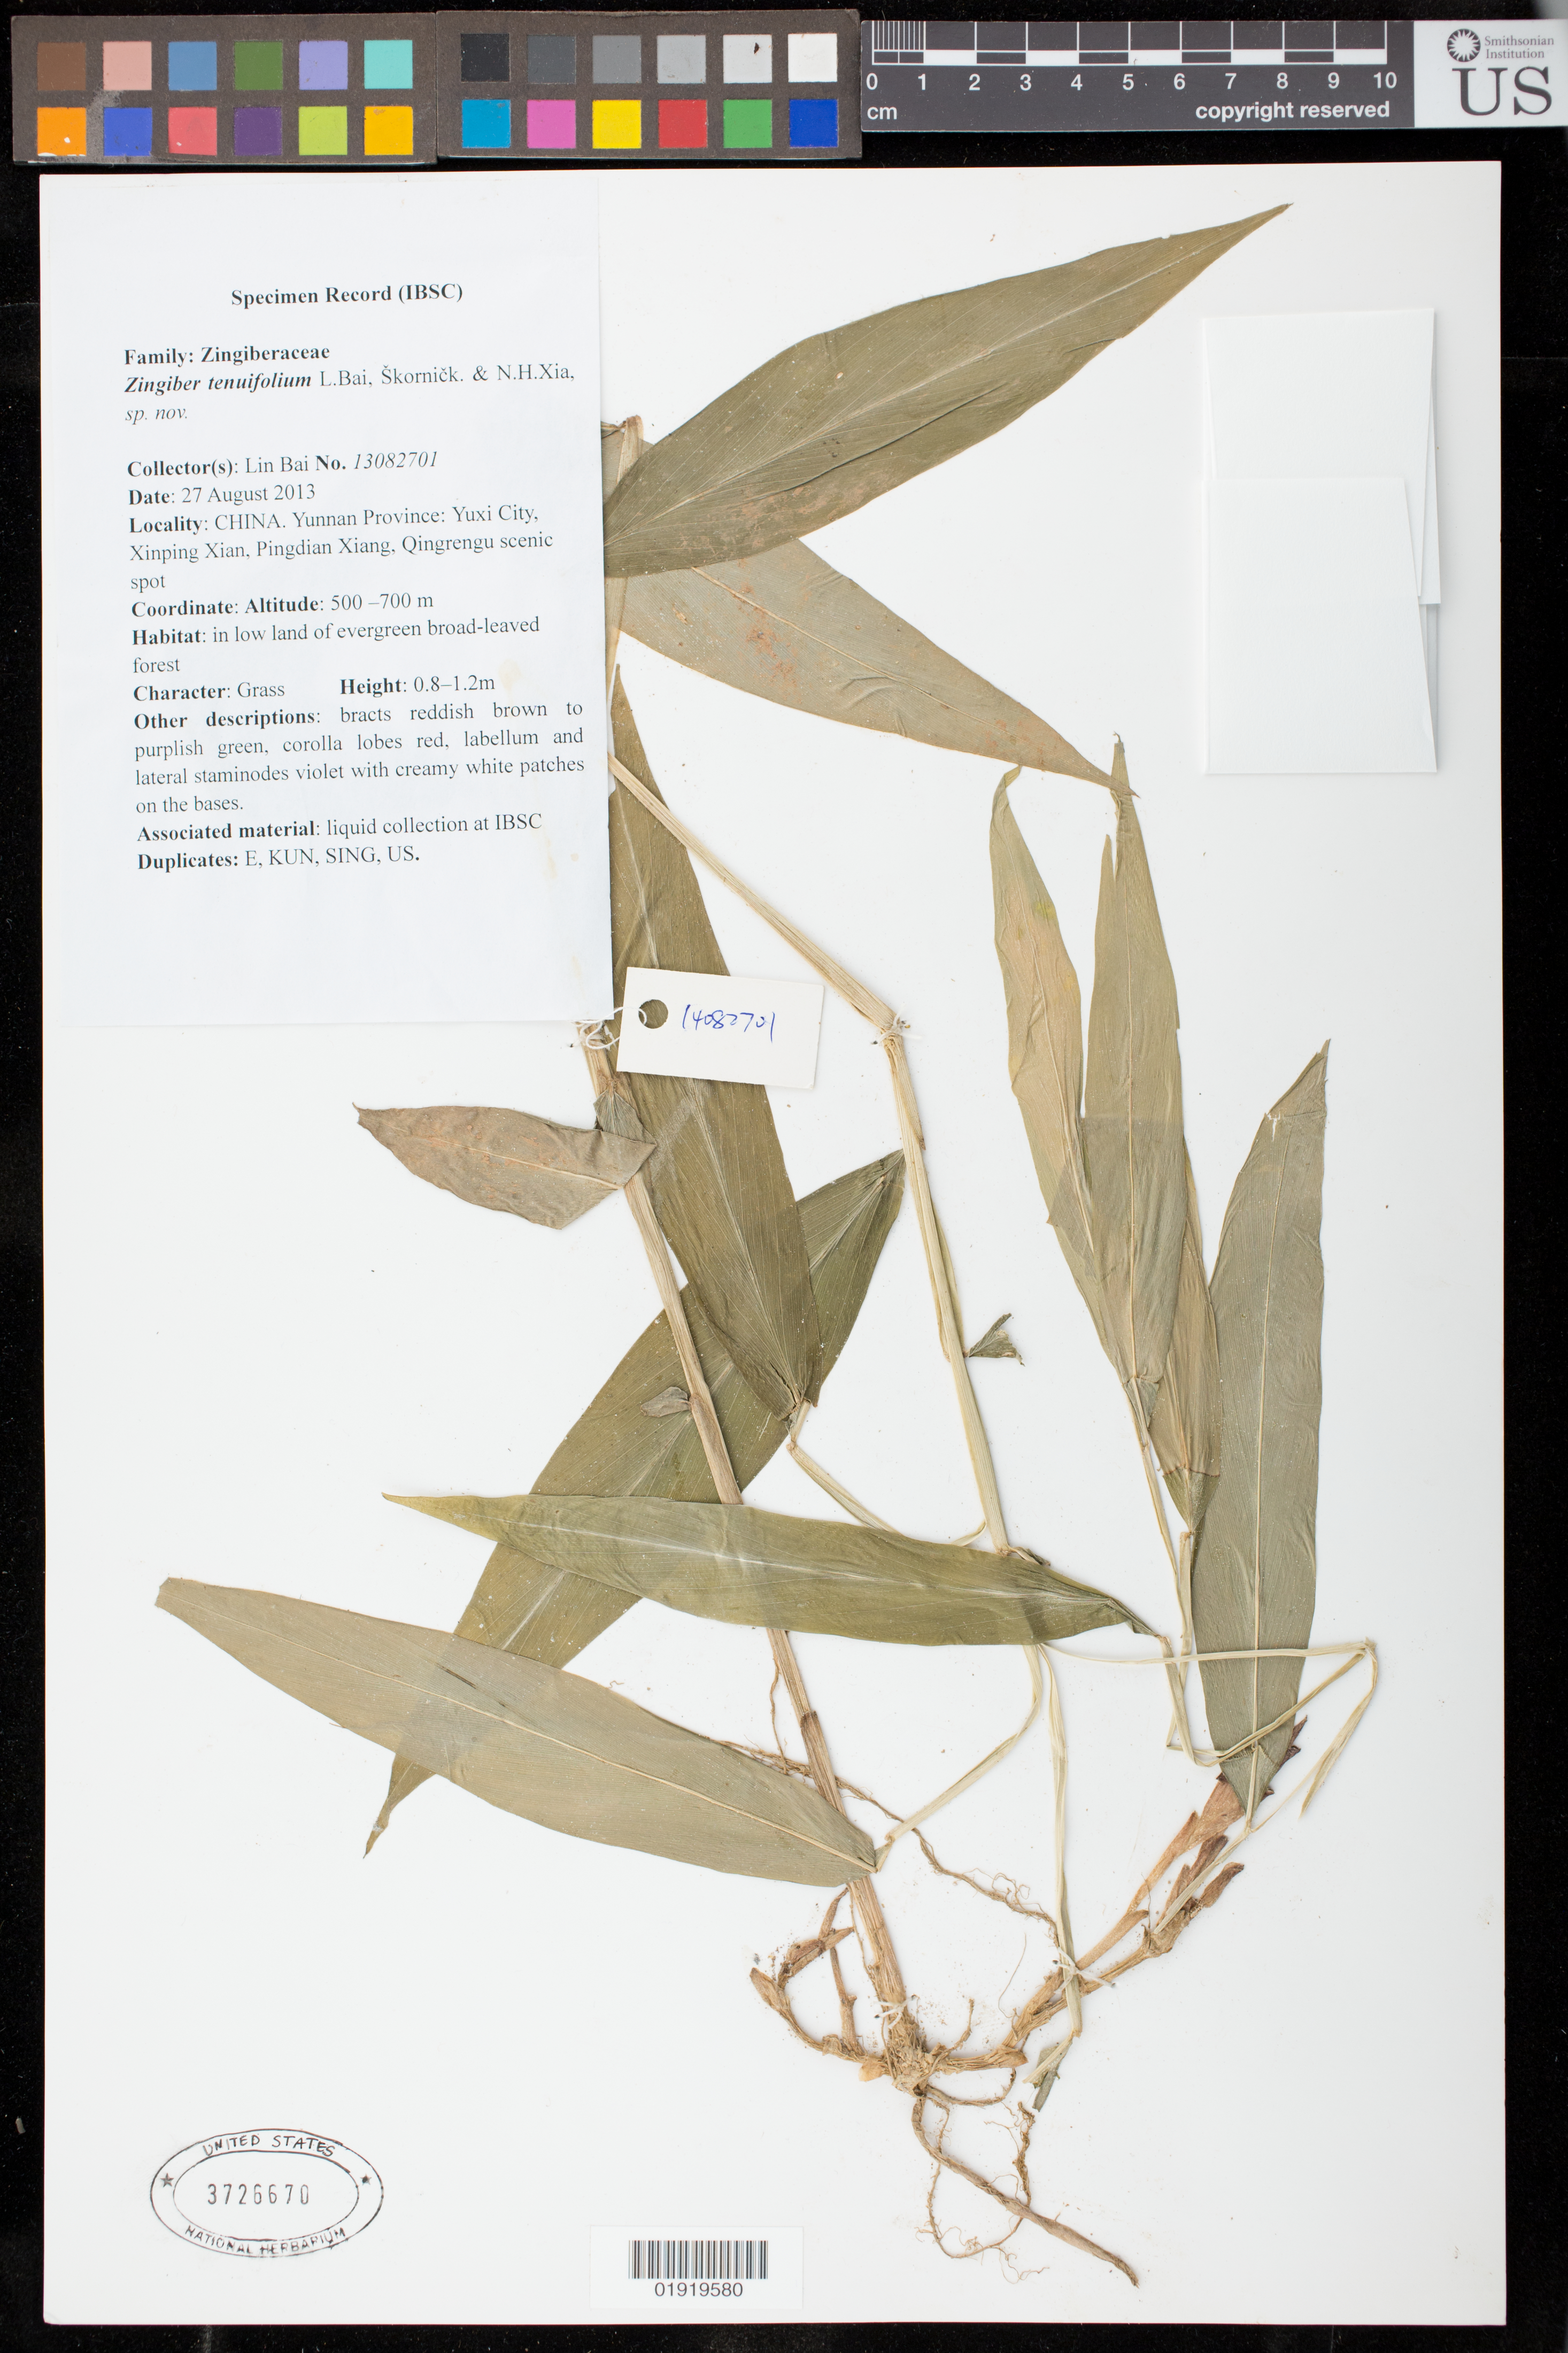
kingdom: Plantae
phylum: Tracheophyta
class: Liliopsida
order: Zingiberales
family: Zingiberaceae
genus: Zingiber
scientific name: Zingiber tenuifolium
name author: L. Bai et al.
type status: Isotype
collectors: L. Bai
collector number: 13082701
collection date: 2013-08-27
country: China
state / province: Yunnan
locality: Yunnan Province: Yuxi City, Xinping Xian, Pingdian Xiang, Qingrengu scenic spot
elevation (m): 500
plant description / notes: Protologue and label give collection number as 13082701, but tag on specimen is 14082701 (presumably in error).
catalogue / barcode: US 3726670